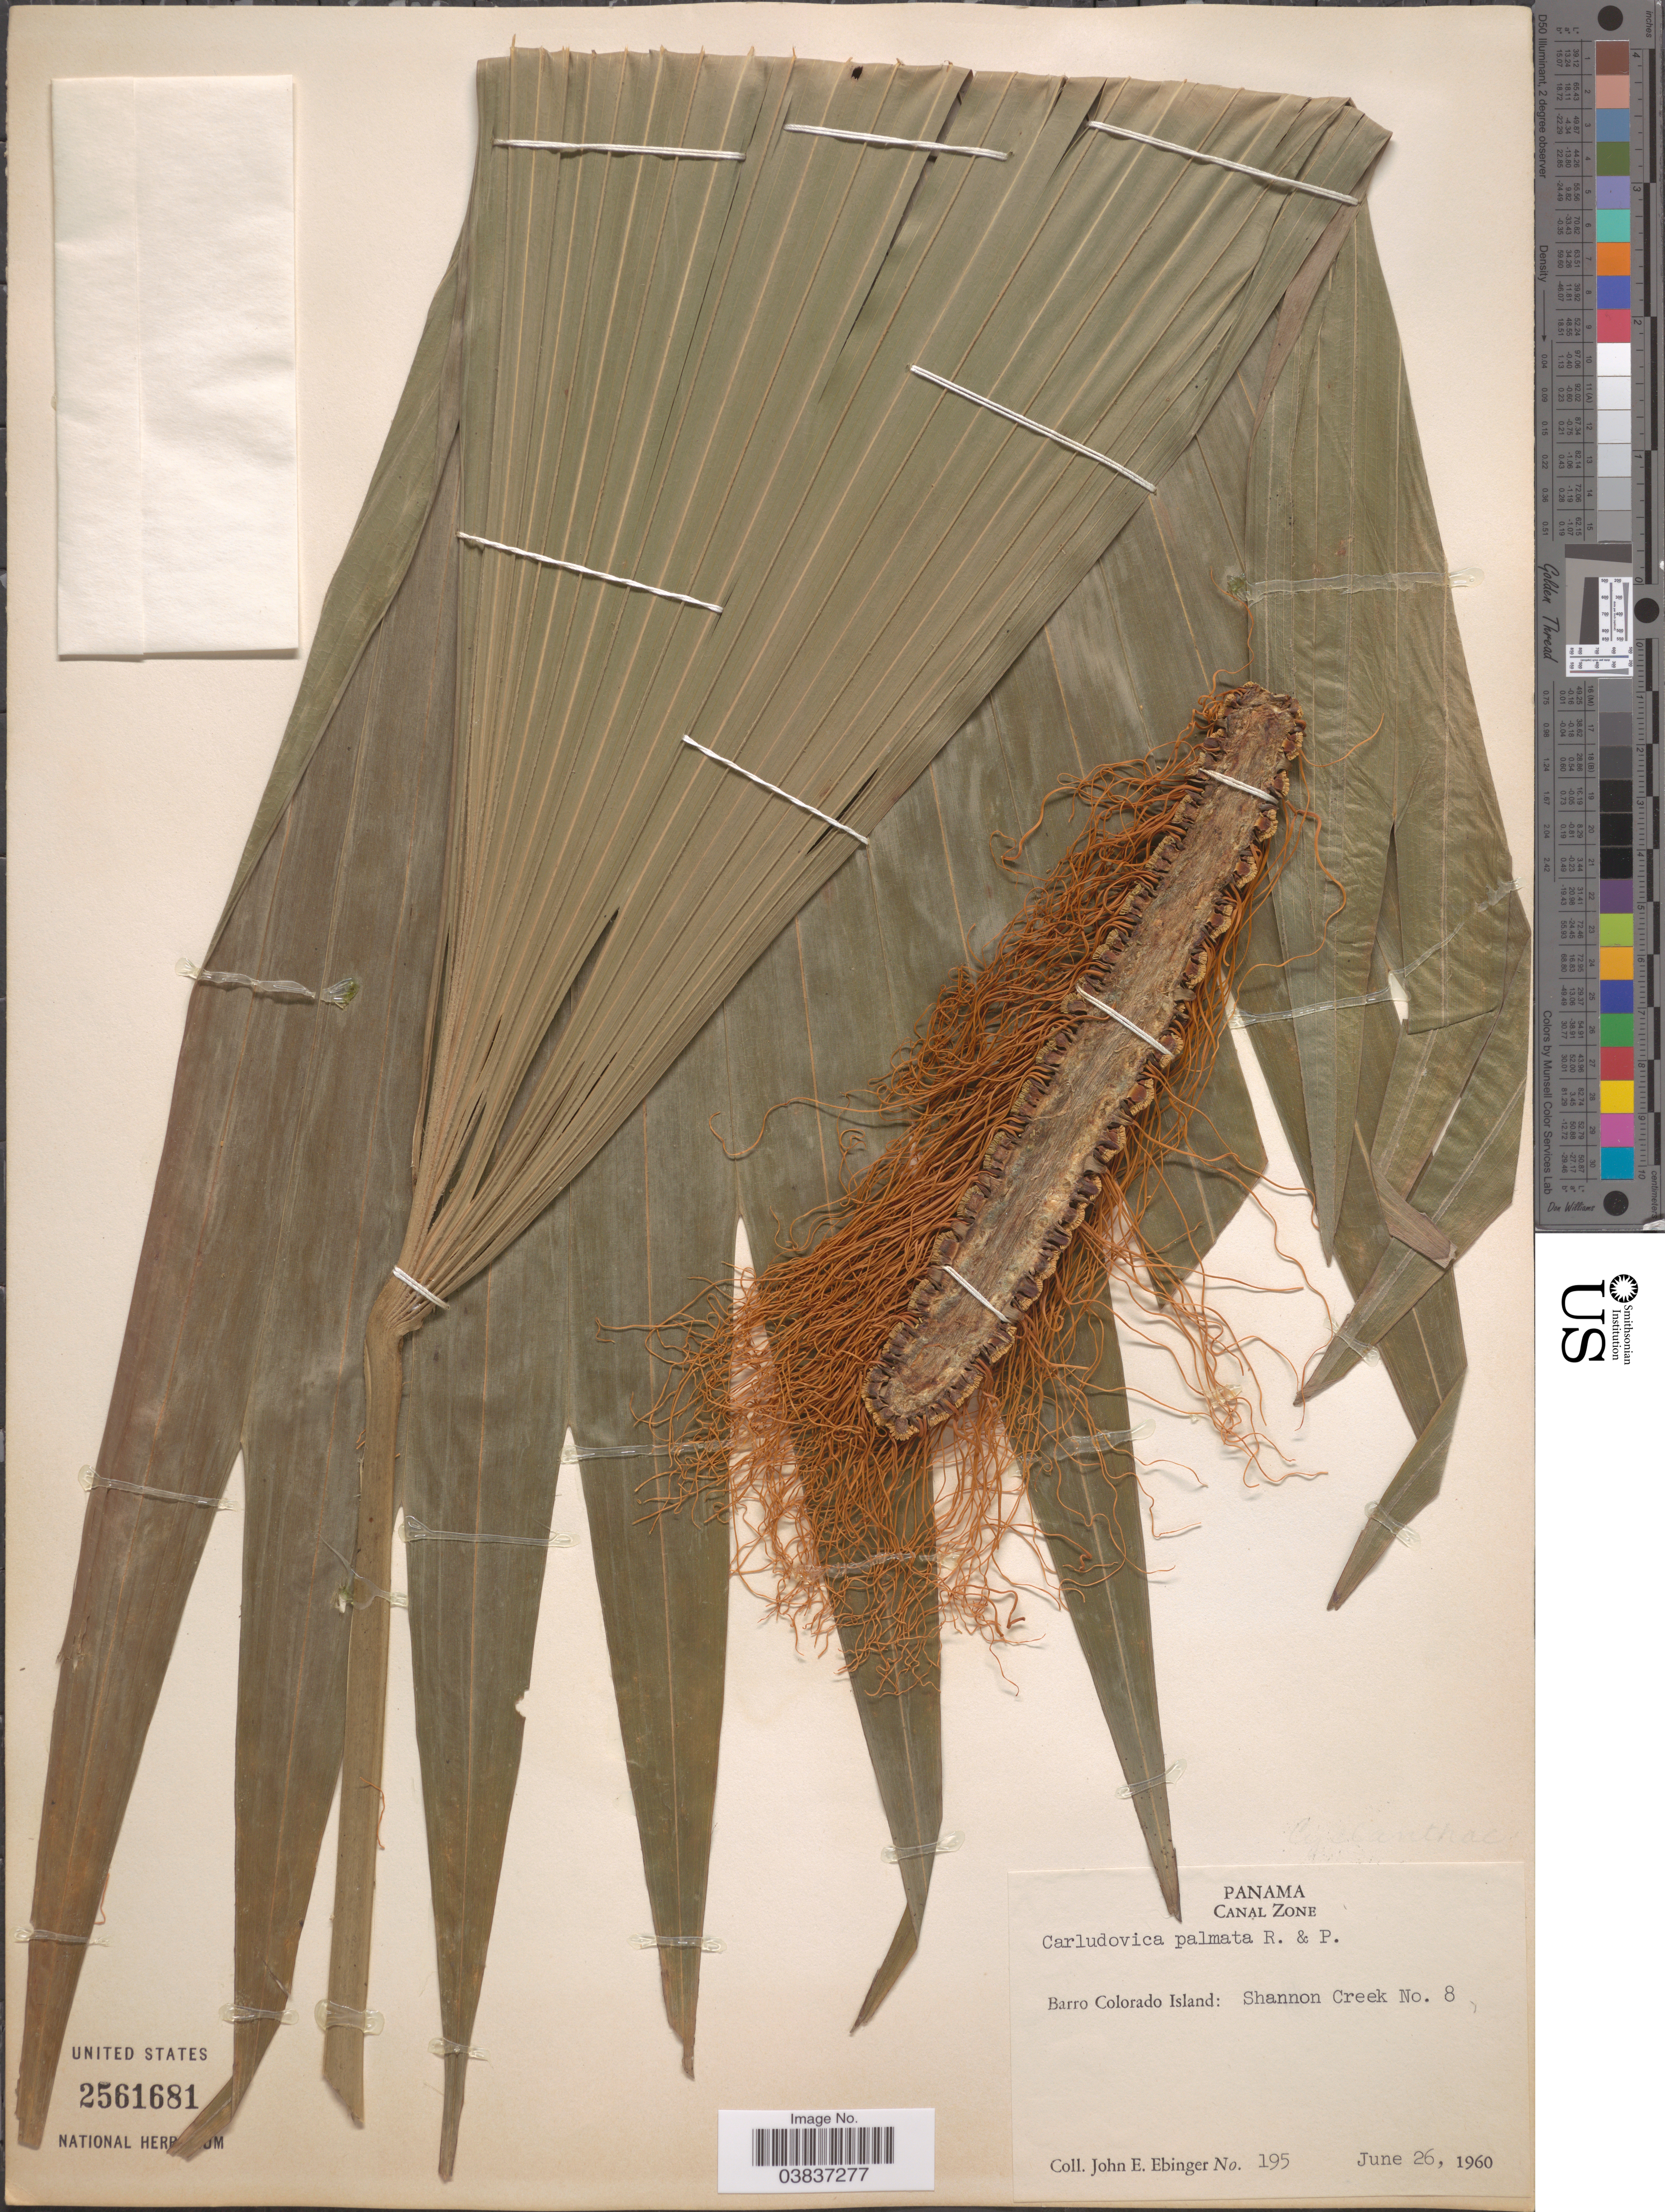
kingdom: Plantae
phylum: Tracheophyta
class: Liliopsida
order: Pandanales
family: Cyclanthaceae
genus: Carludovica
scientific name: Carludovica palmata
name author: Ruiz & Pav.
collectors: J. Ebinger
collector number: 195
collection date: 1960-06-26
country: Panama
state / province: Panamá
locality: Canal Zone. Barro Colorado Island: Shannon Creek No. 8.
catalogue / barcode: US 2561681